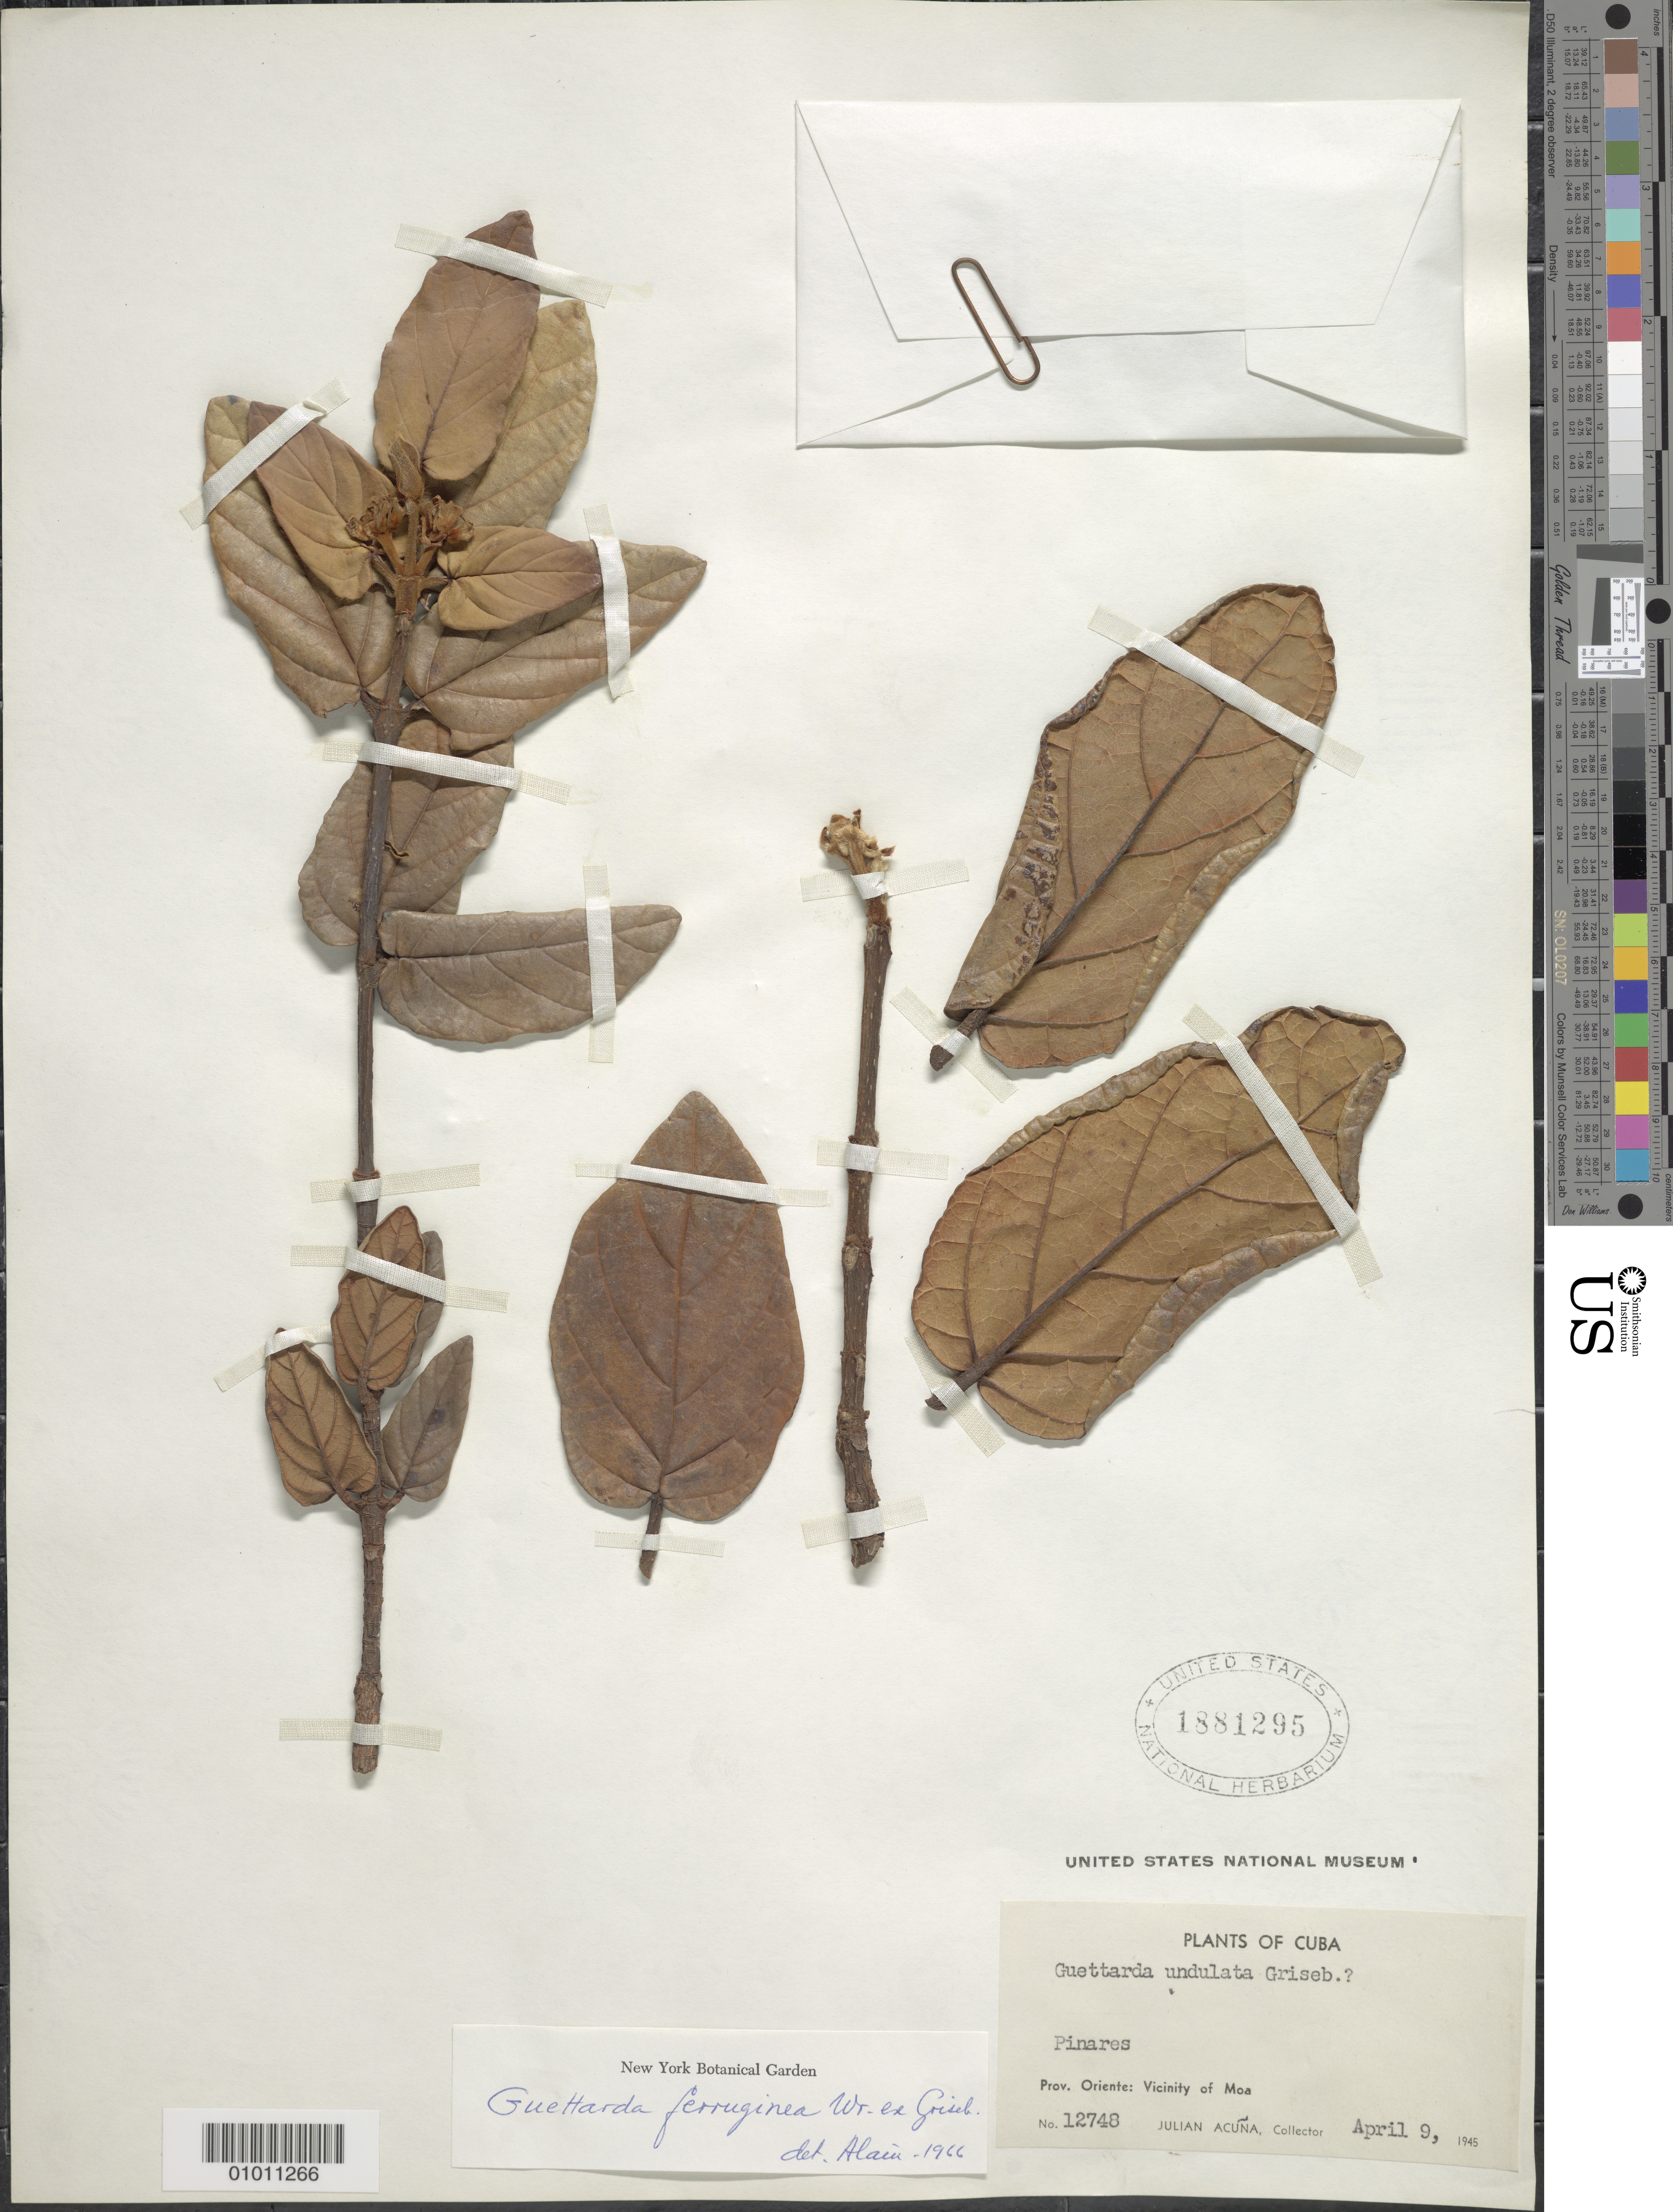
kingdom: Plantae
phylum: Tracheophyta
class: Magnoliopsida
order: Gentianales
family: Rubiaceae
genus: Guettarda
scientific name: Guettarda ferruginea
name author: Griseb.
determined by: Liogier, Alain H.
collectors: J. Acuña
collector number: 12748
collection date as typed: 09 Apr 1945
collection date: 1945-04-09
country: Cuba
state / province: Holguín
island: Cuba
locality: Vicinity of Moa [Oriente], Pinares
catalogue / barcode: US 1881295